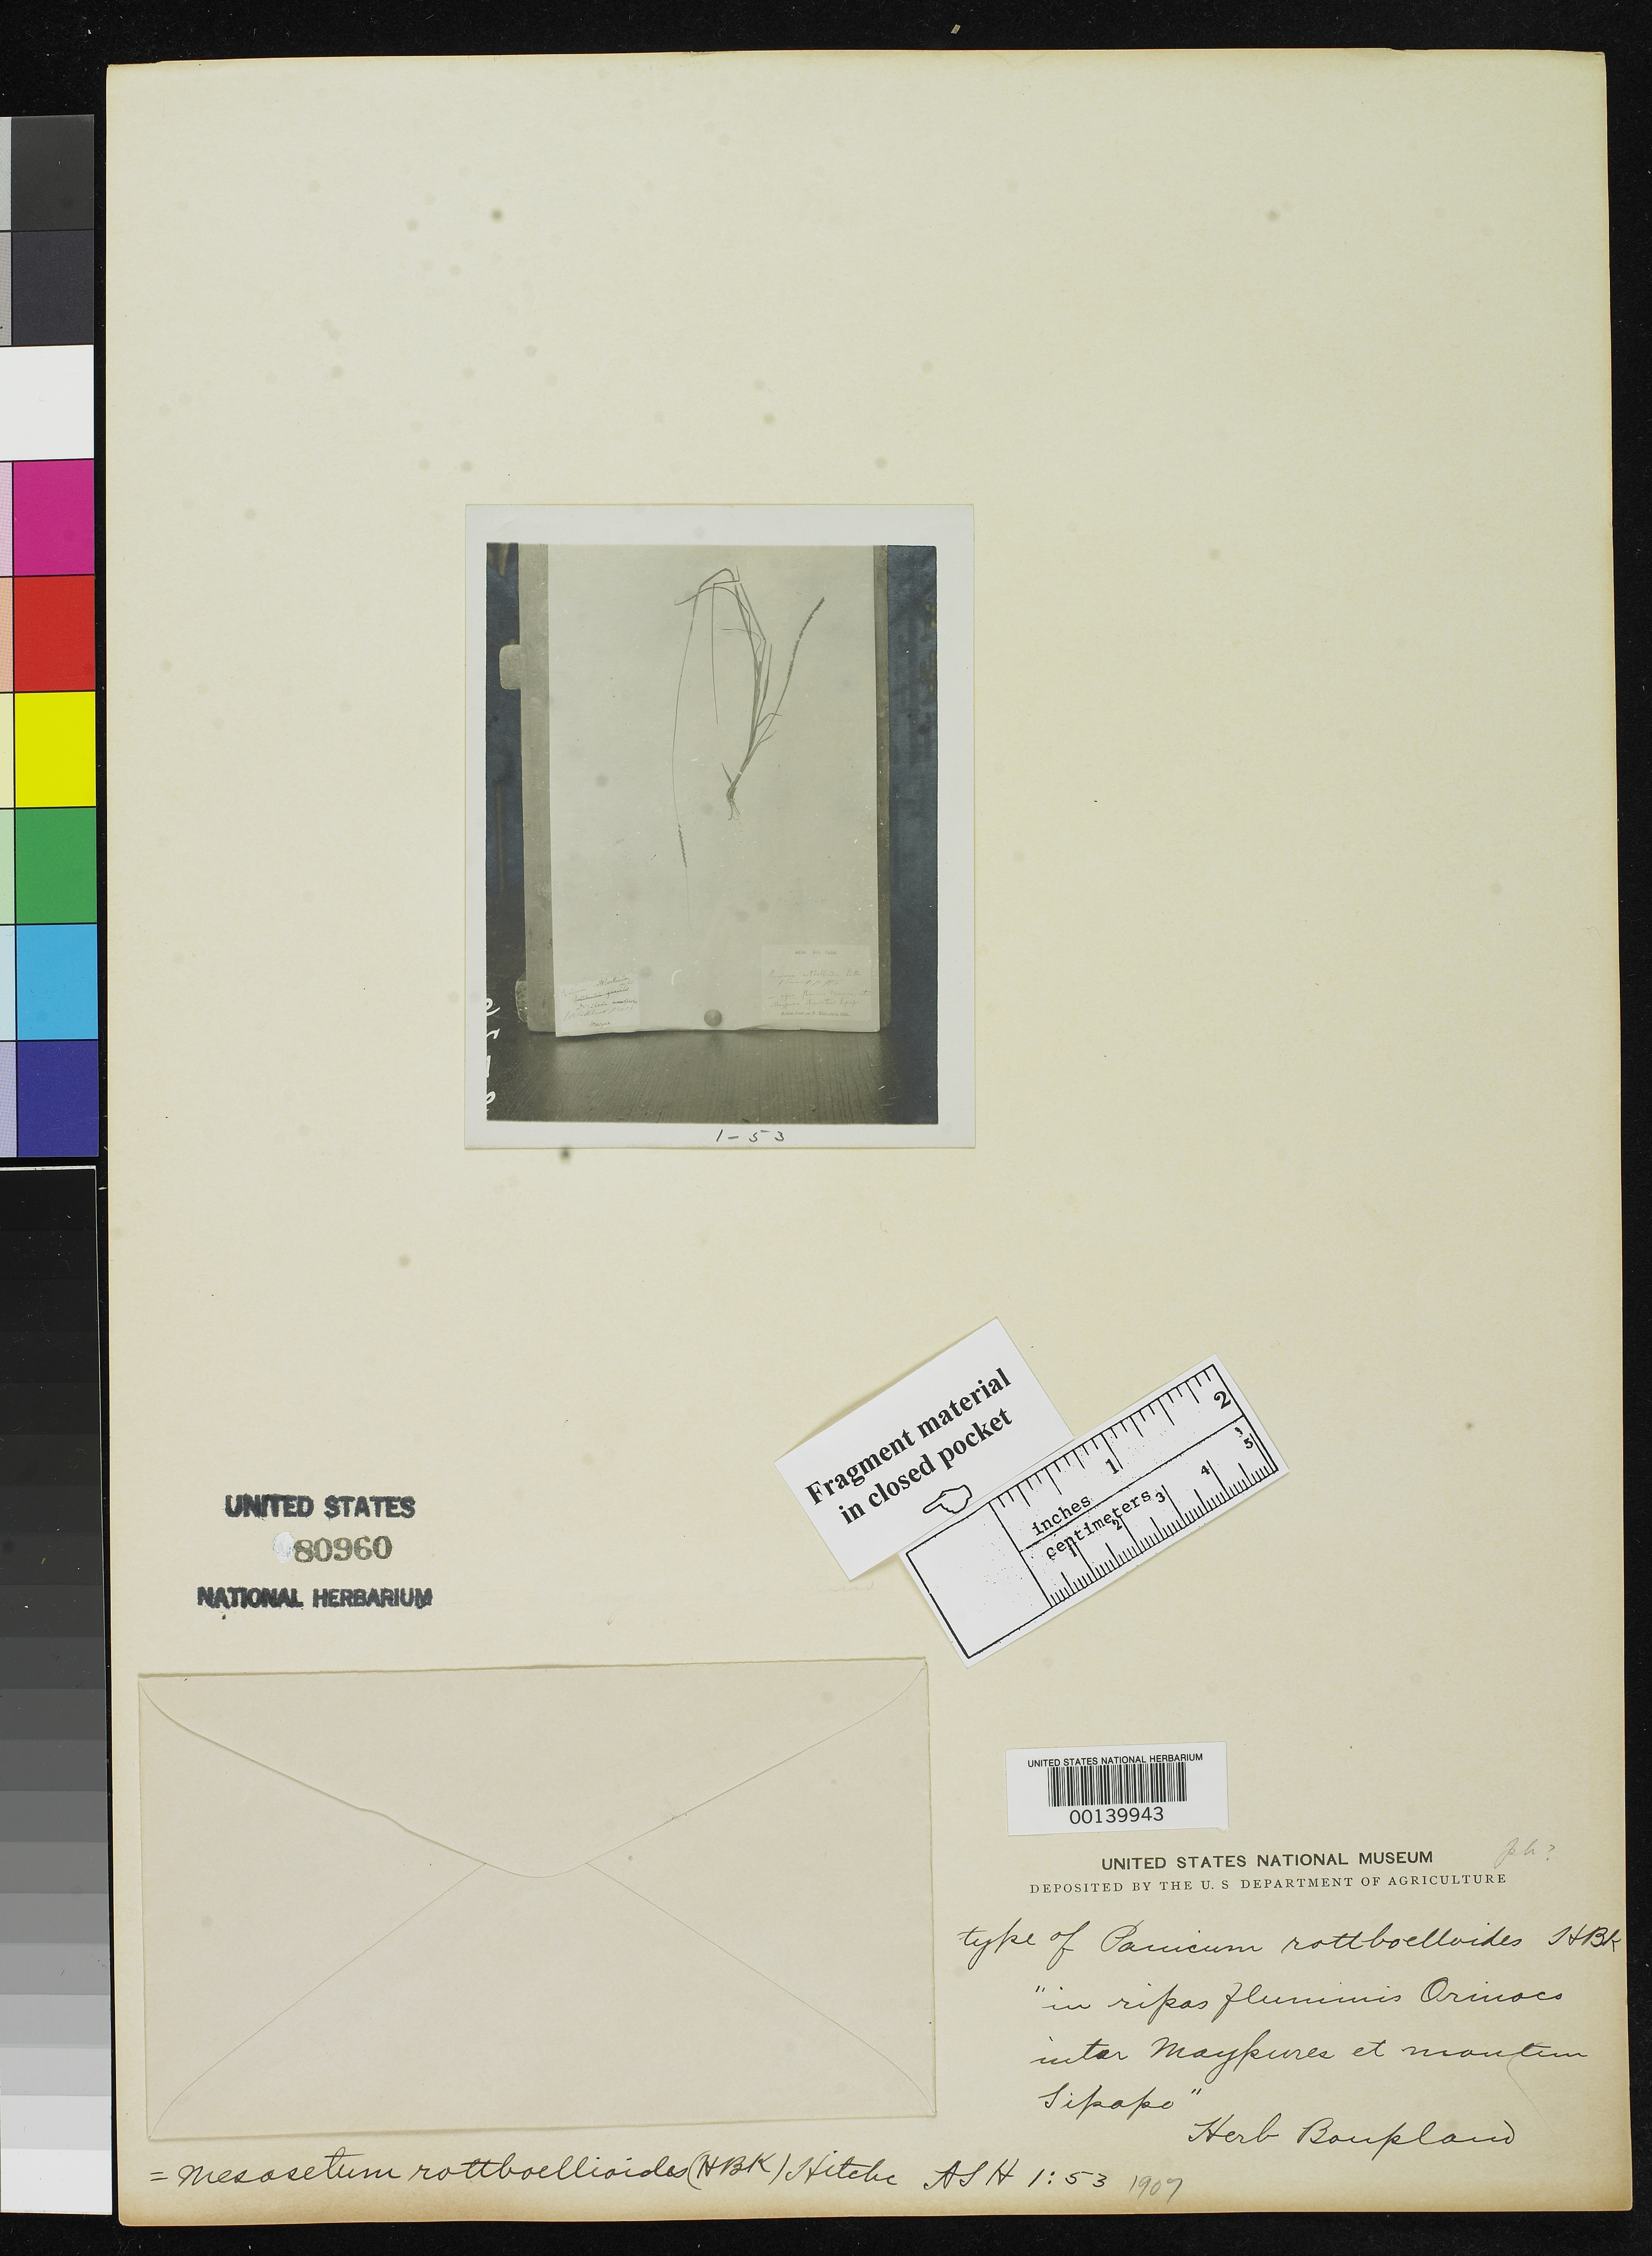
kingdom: Plantae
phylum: Tracheophyta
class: Liliopsida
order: Poales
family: Poaceae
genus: Panicum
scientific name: Panicum rottboellioides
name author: Kunth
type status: Type Fragment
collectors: A. J. A. Bonpland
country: Colombia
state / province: Vichada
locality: Orinoco River at Maipures and Mt. Sipapo.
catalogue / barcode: US 80960